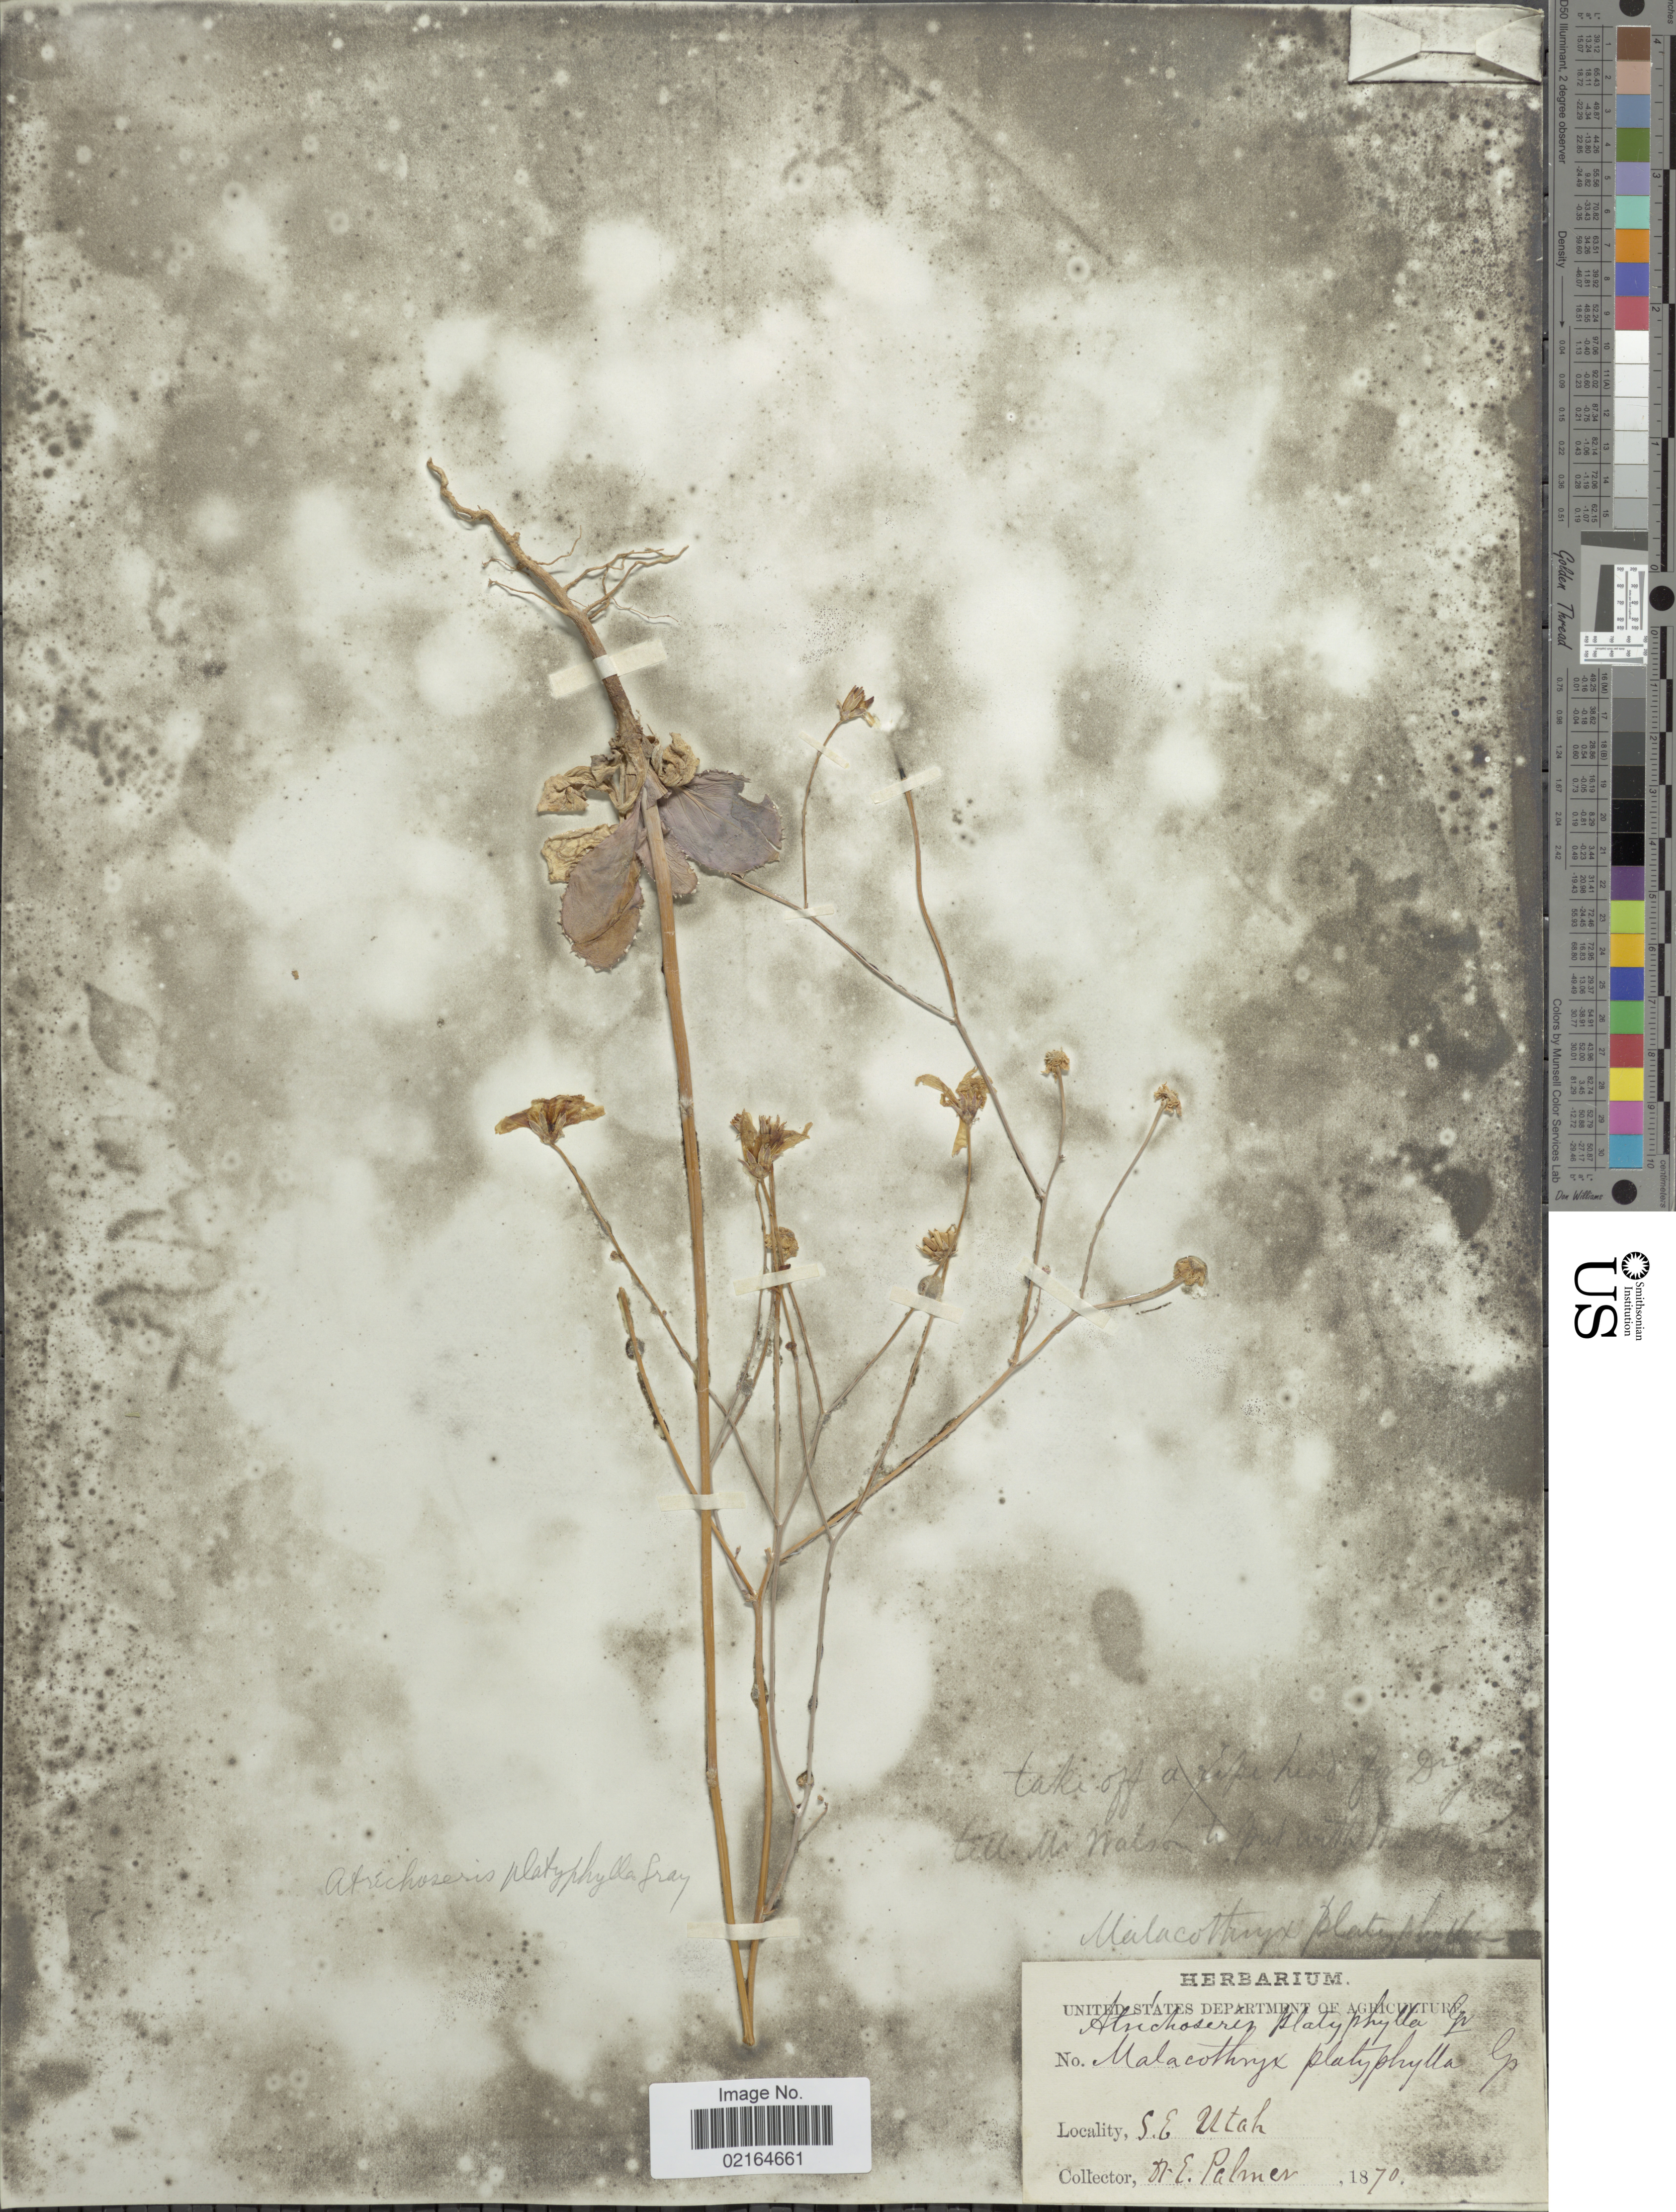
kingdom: Plantae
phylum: Tracheophyta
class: Magnoliopsida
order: Asterales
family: Asteraceae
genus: Atrichoseris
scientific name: Atrichoseris platyphylla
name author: A. Gray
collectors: D. E. Palmer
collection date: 1870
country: United States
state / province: Utah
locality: S. E. Utah